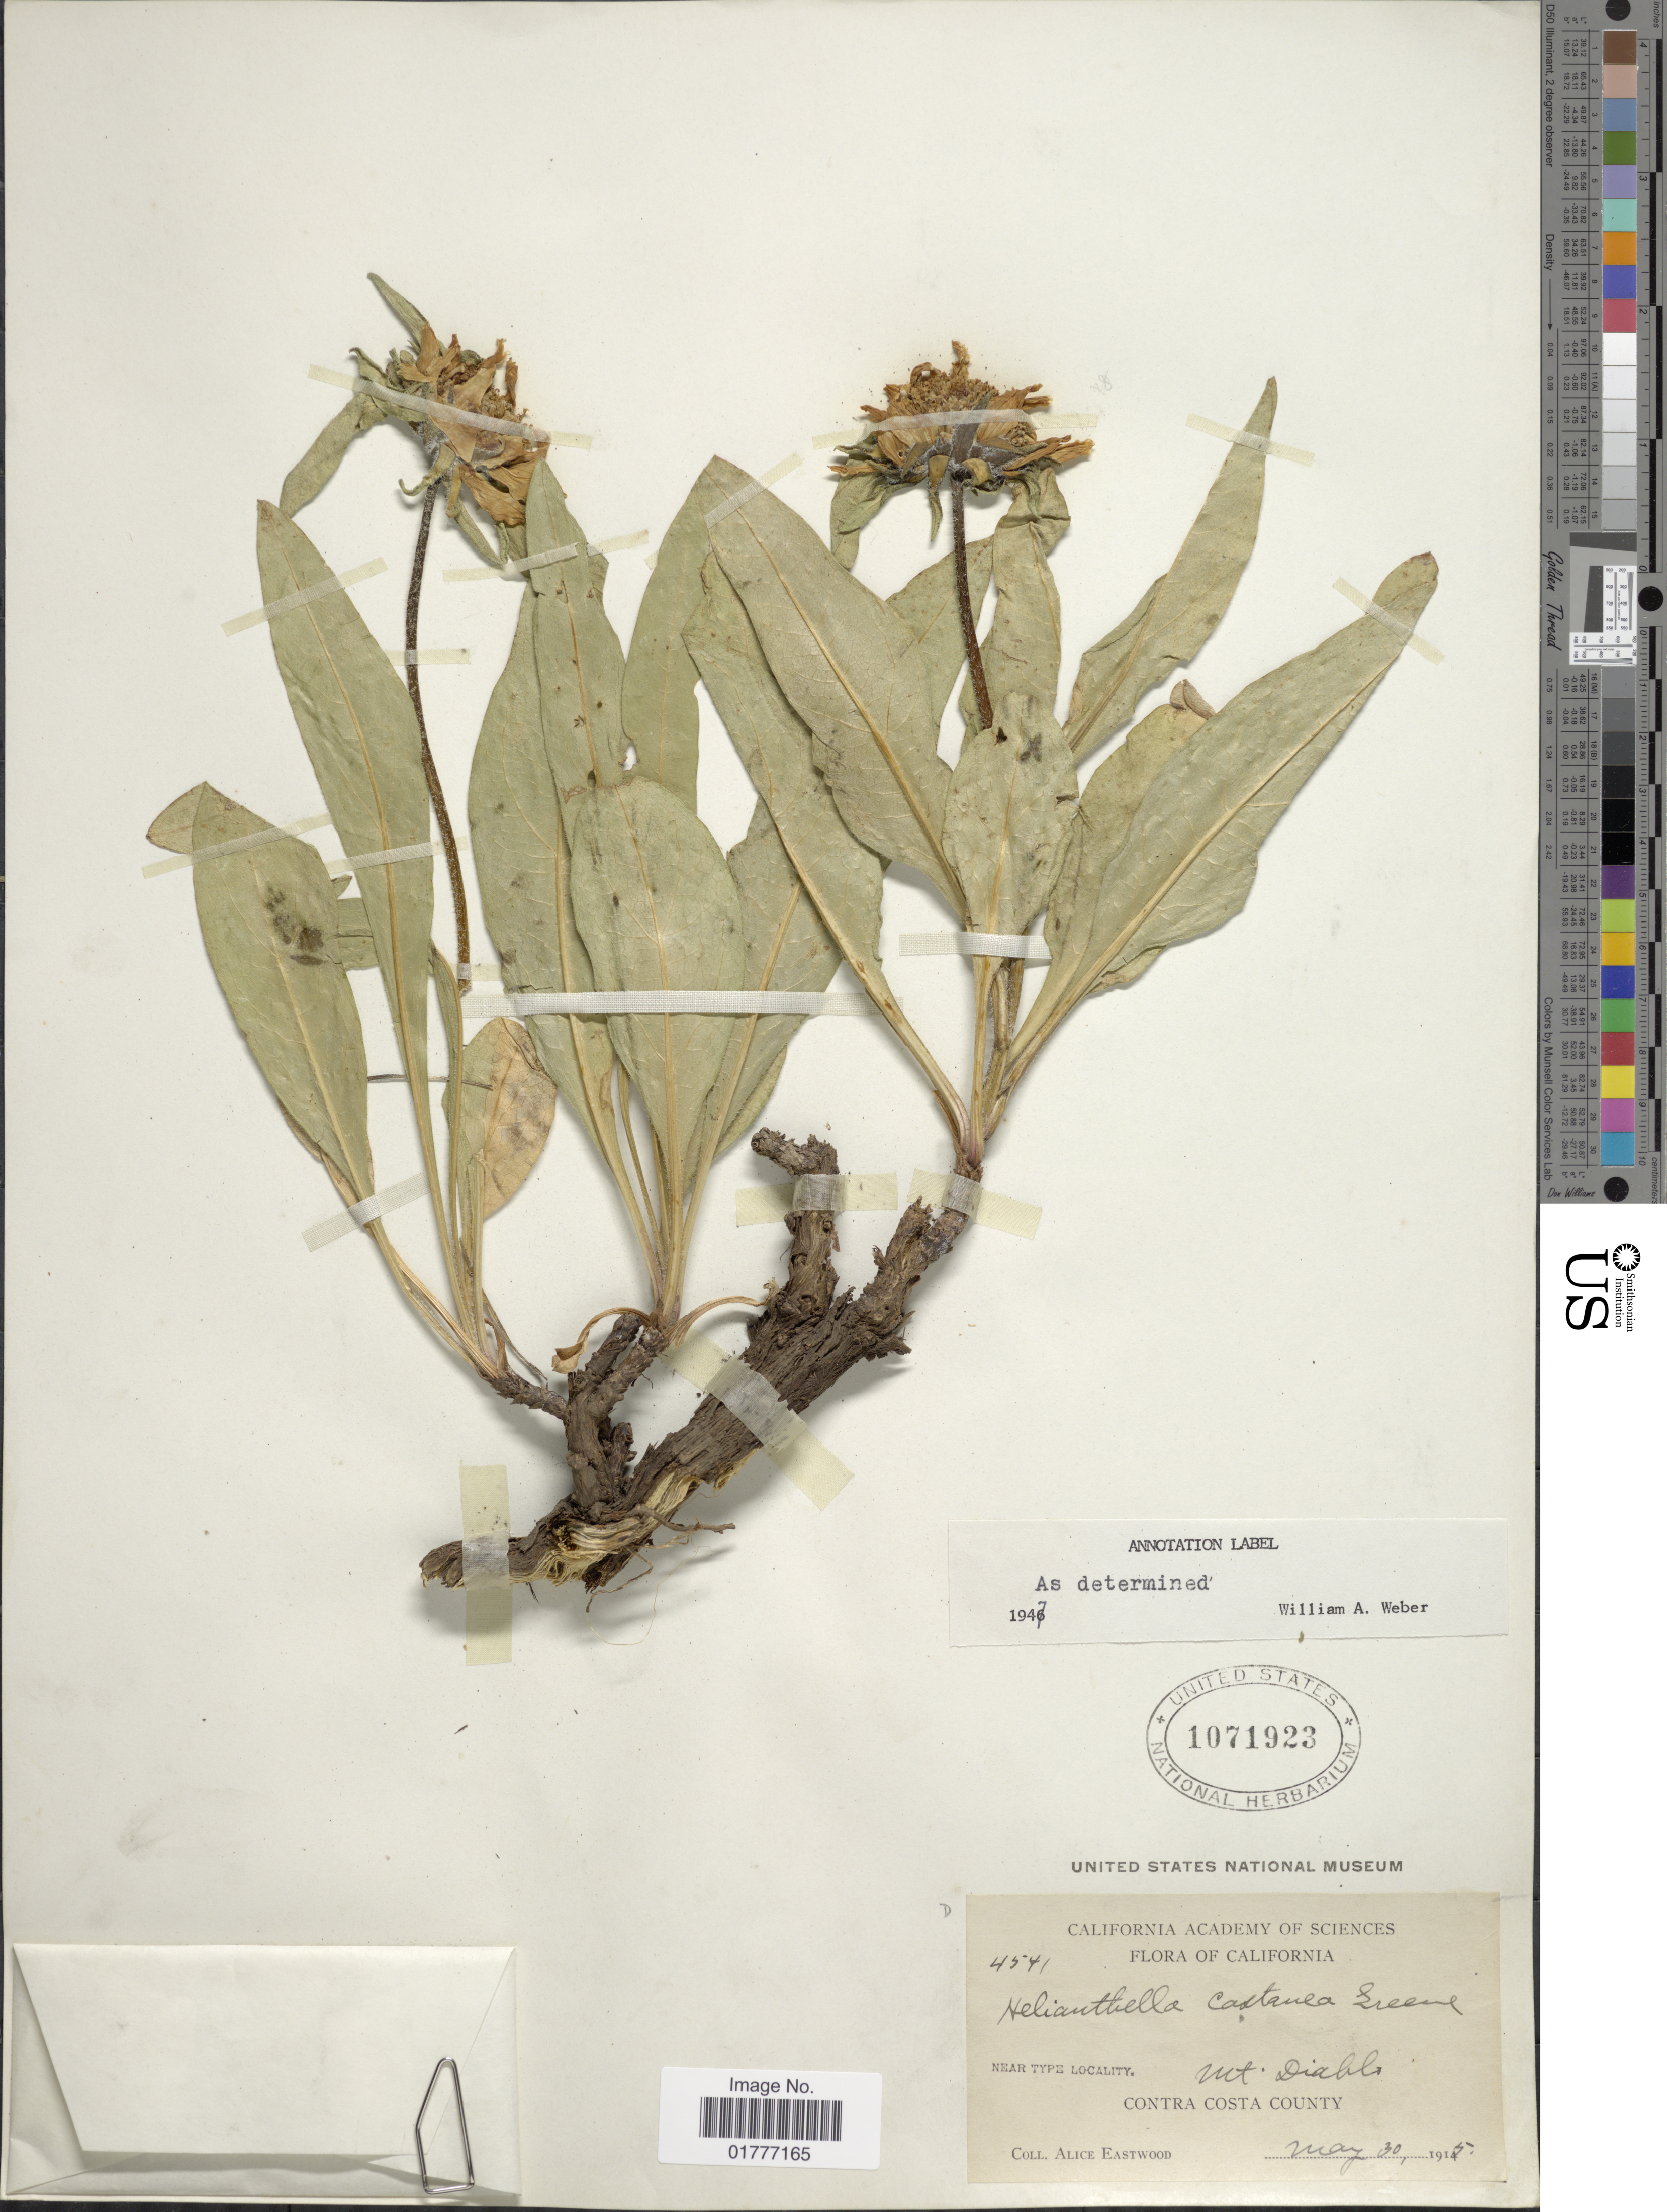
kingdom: Plantae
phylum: Tracheophyta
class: Magnoliopsida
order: Asterales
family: Asteraceae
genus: Helianthella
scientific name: Helianthella castanea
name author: Greene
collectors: A. Eastwood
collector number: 4541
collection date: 1915-05-30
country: United States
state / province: California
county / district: Contra Costa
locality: Mt. Diablo, Contra Costa County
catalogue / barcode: US 1071923